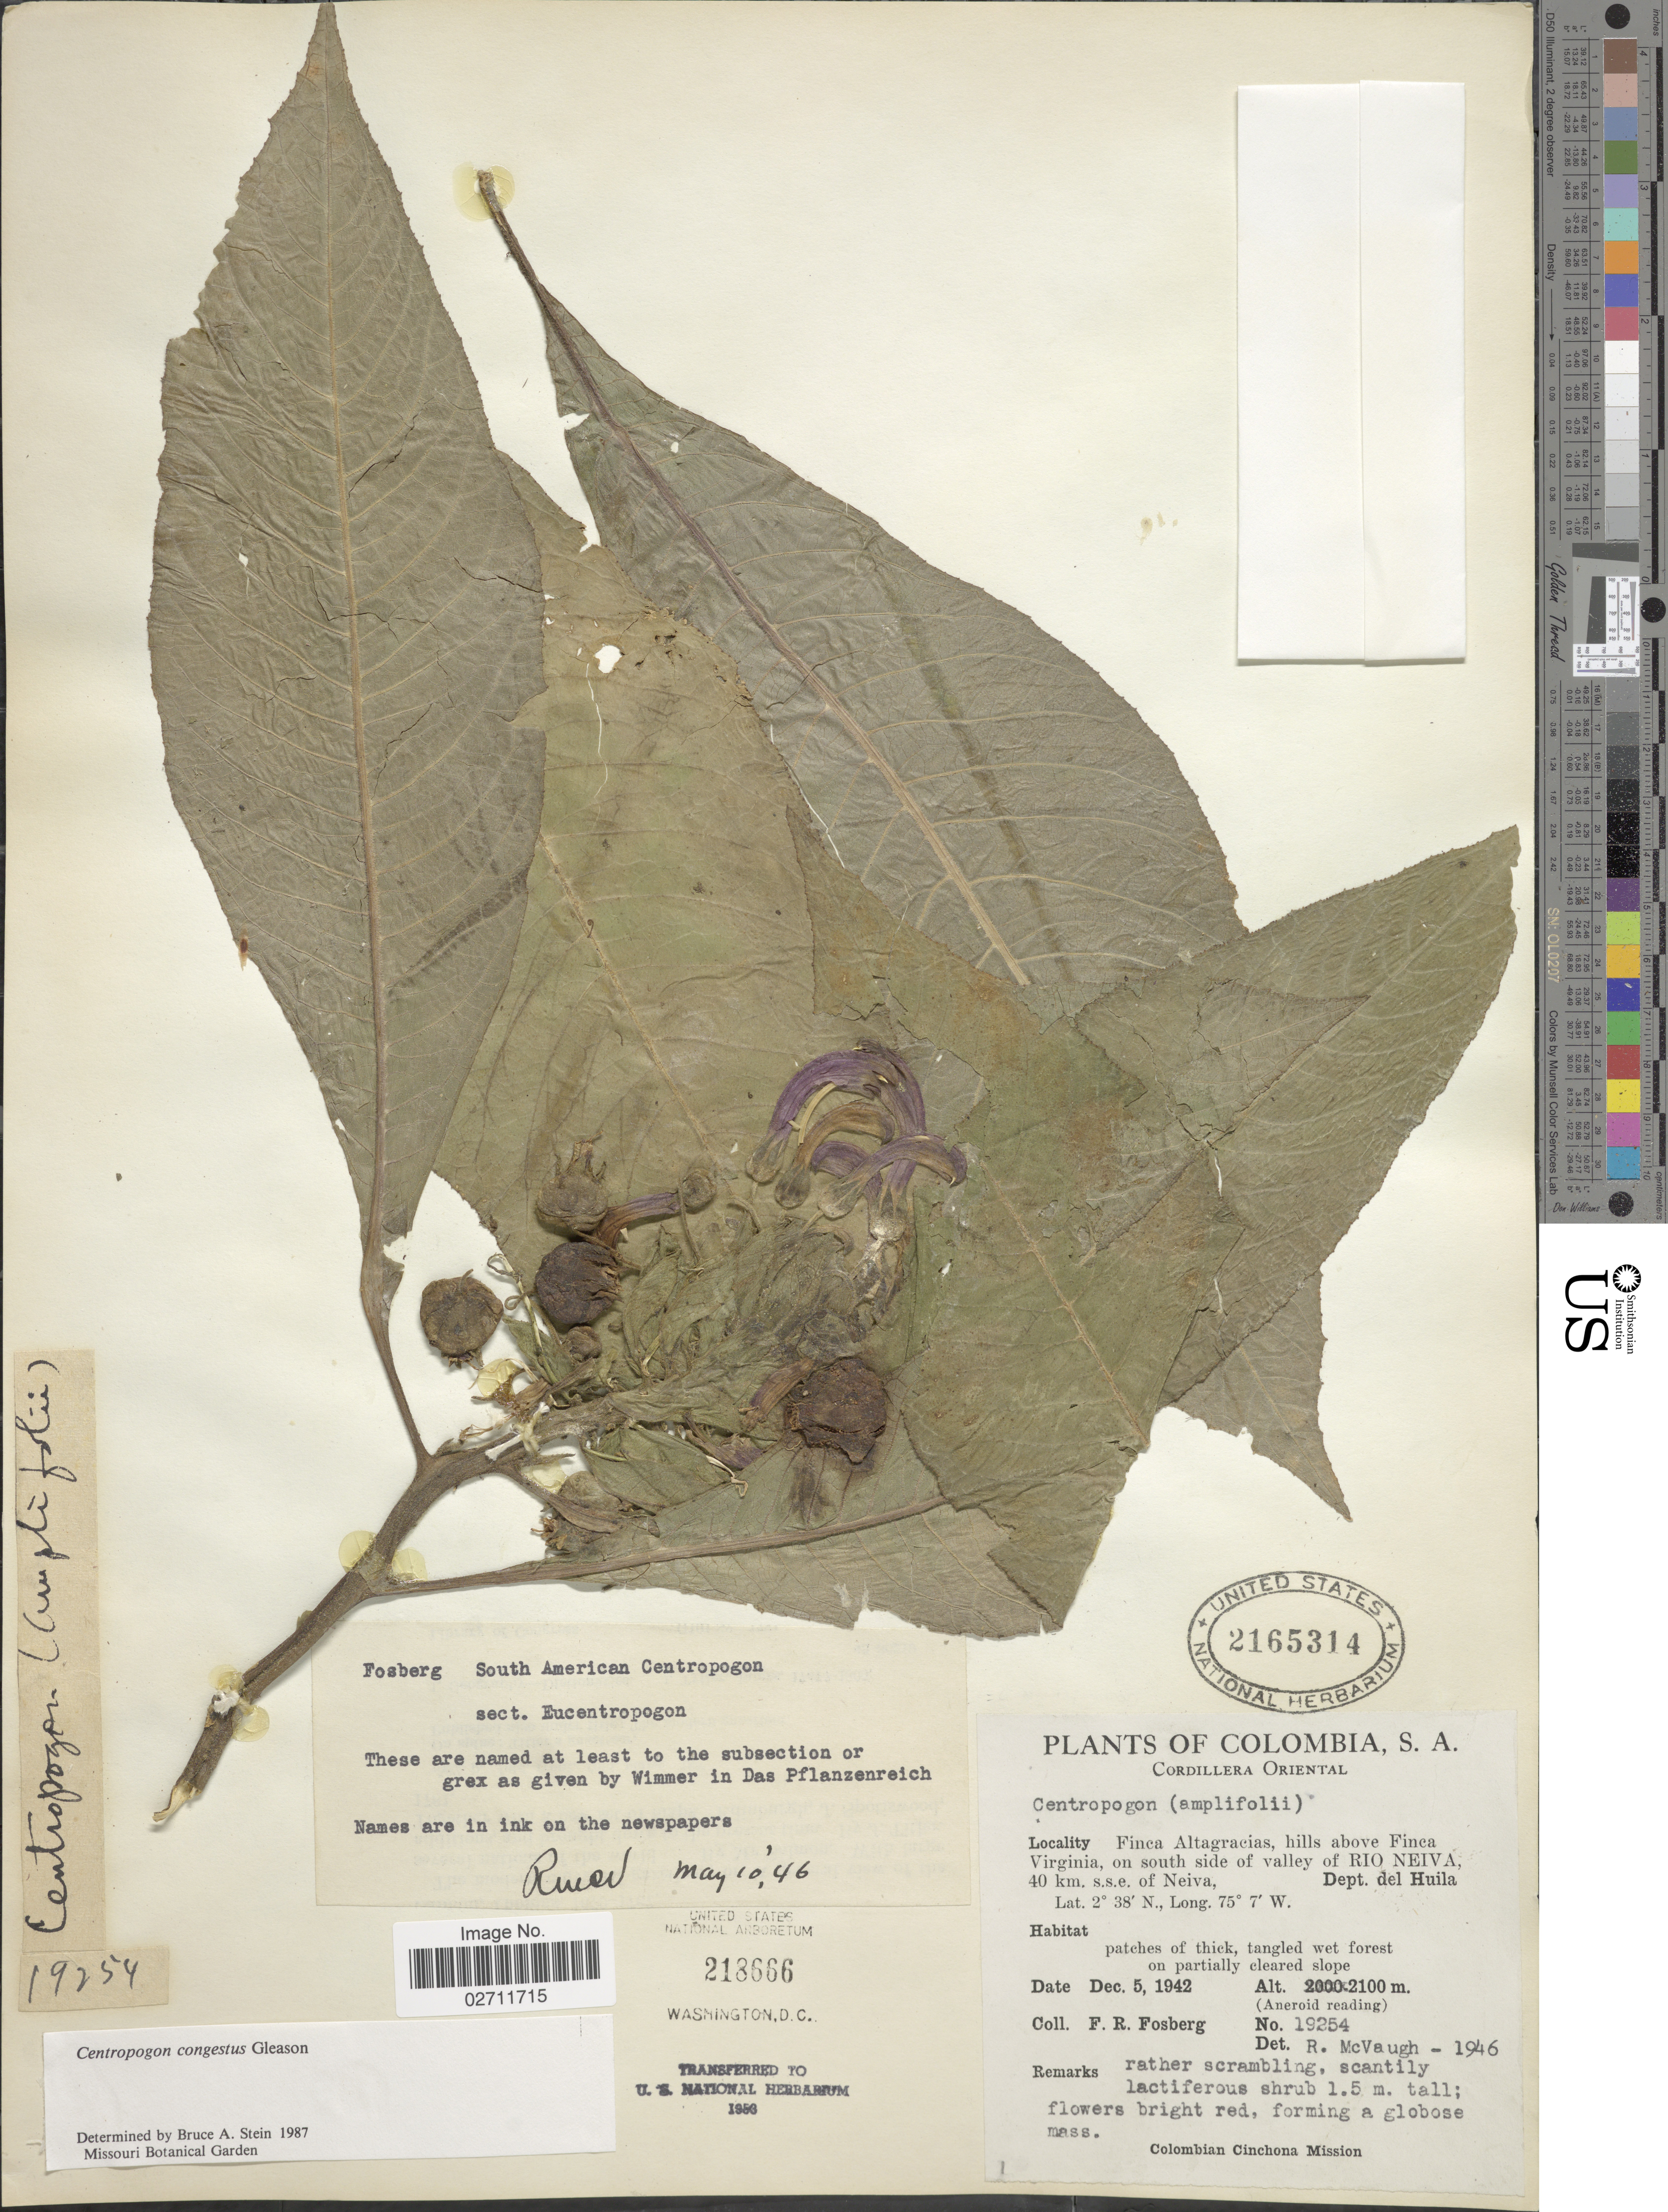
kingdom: Plantae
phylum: Tracheophyta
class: Magnoliopsida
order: Asterales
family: Campanulaceae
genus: Centropogon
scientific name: Centropogon congestus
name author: Gleason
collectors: F. R. Fosberg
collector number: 19254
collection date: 1942-12-05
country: Colombia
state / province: Huila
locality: S.A. Cordillera Oriental. Finca Altagracias hills above Finca Virginia on south side of Valley of Rio Neiva 40 km s.s.e. of Neiva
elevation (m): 2100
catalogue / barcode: US 2165314